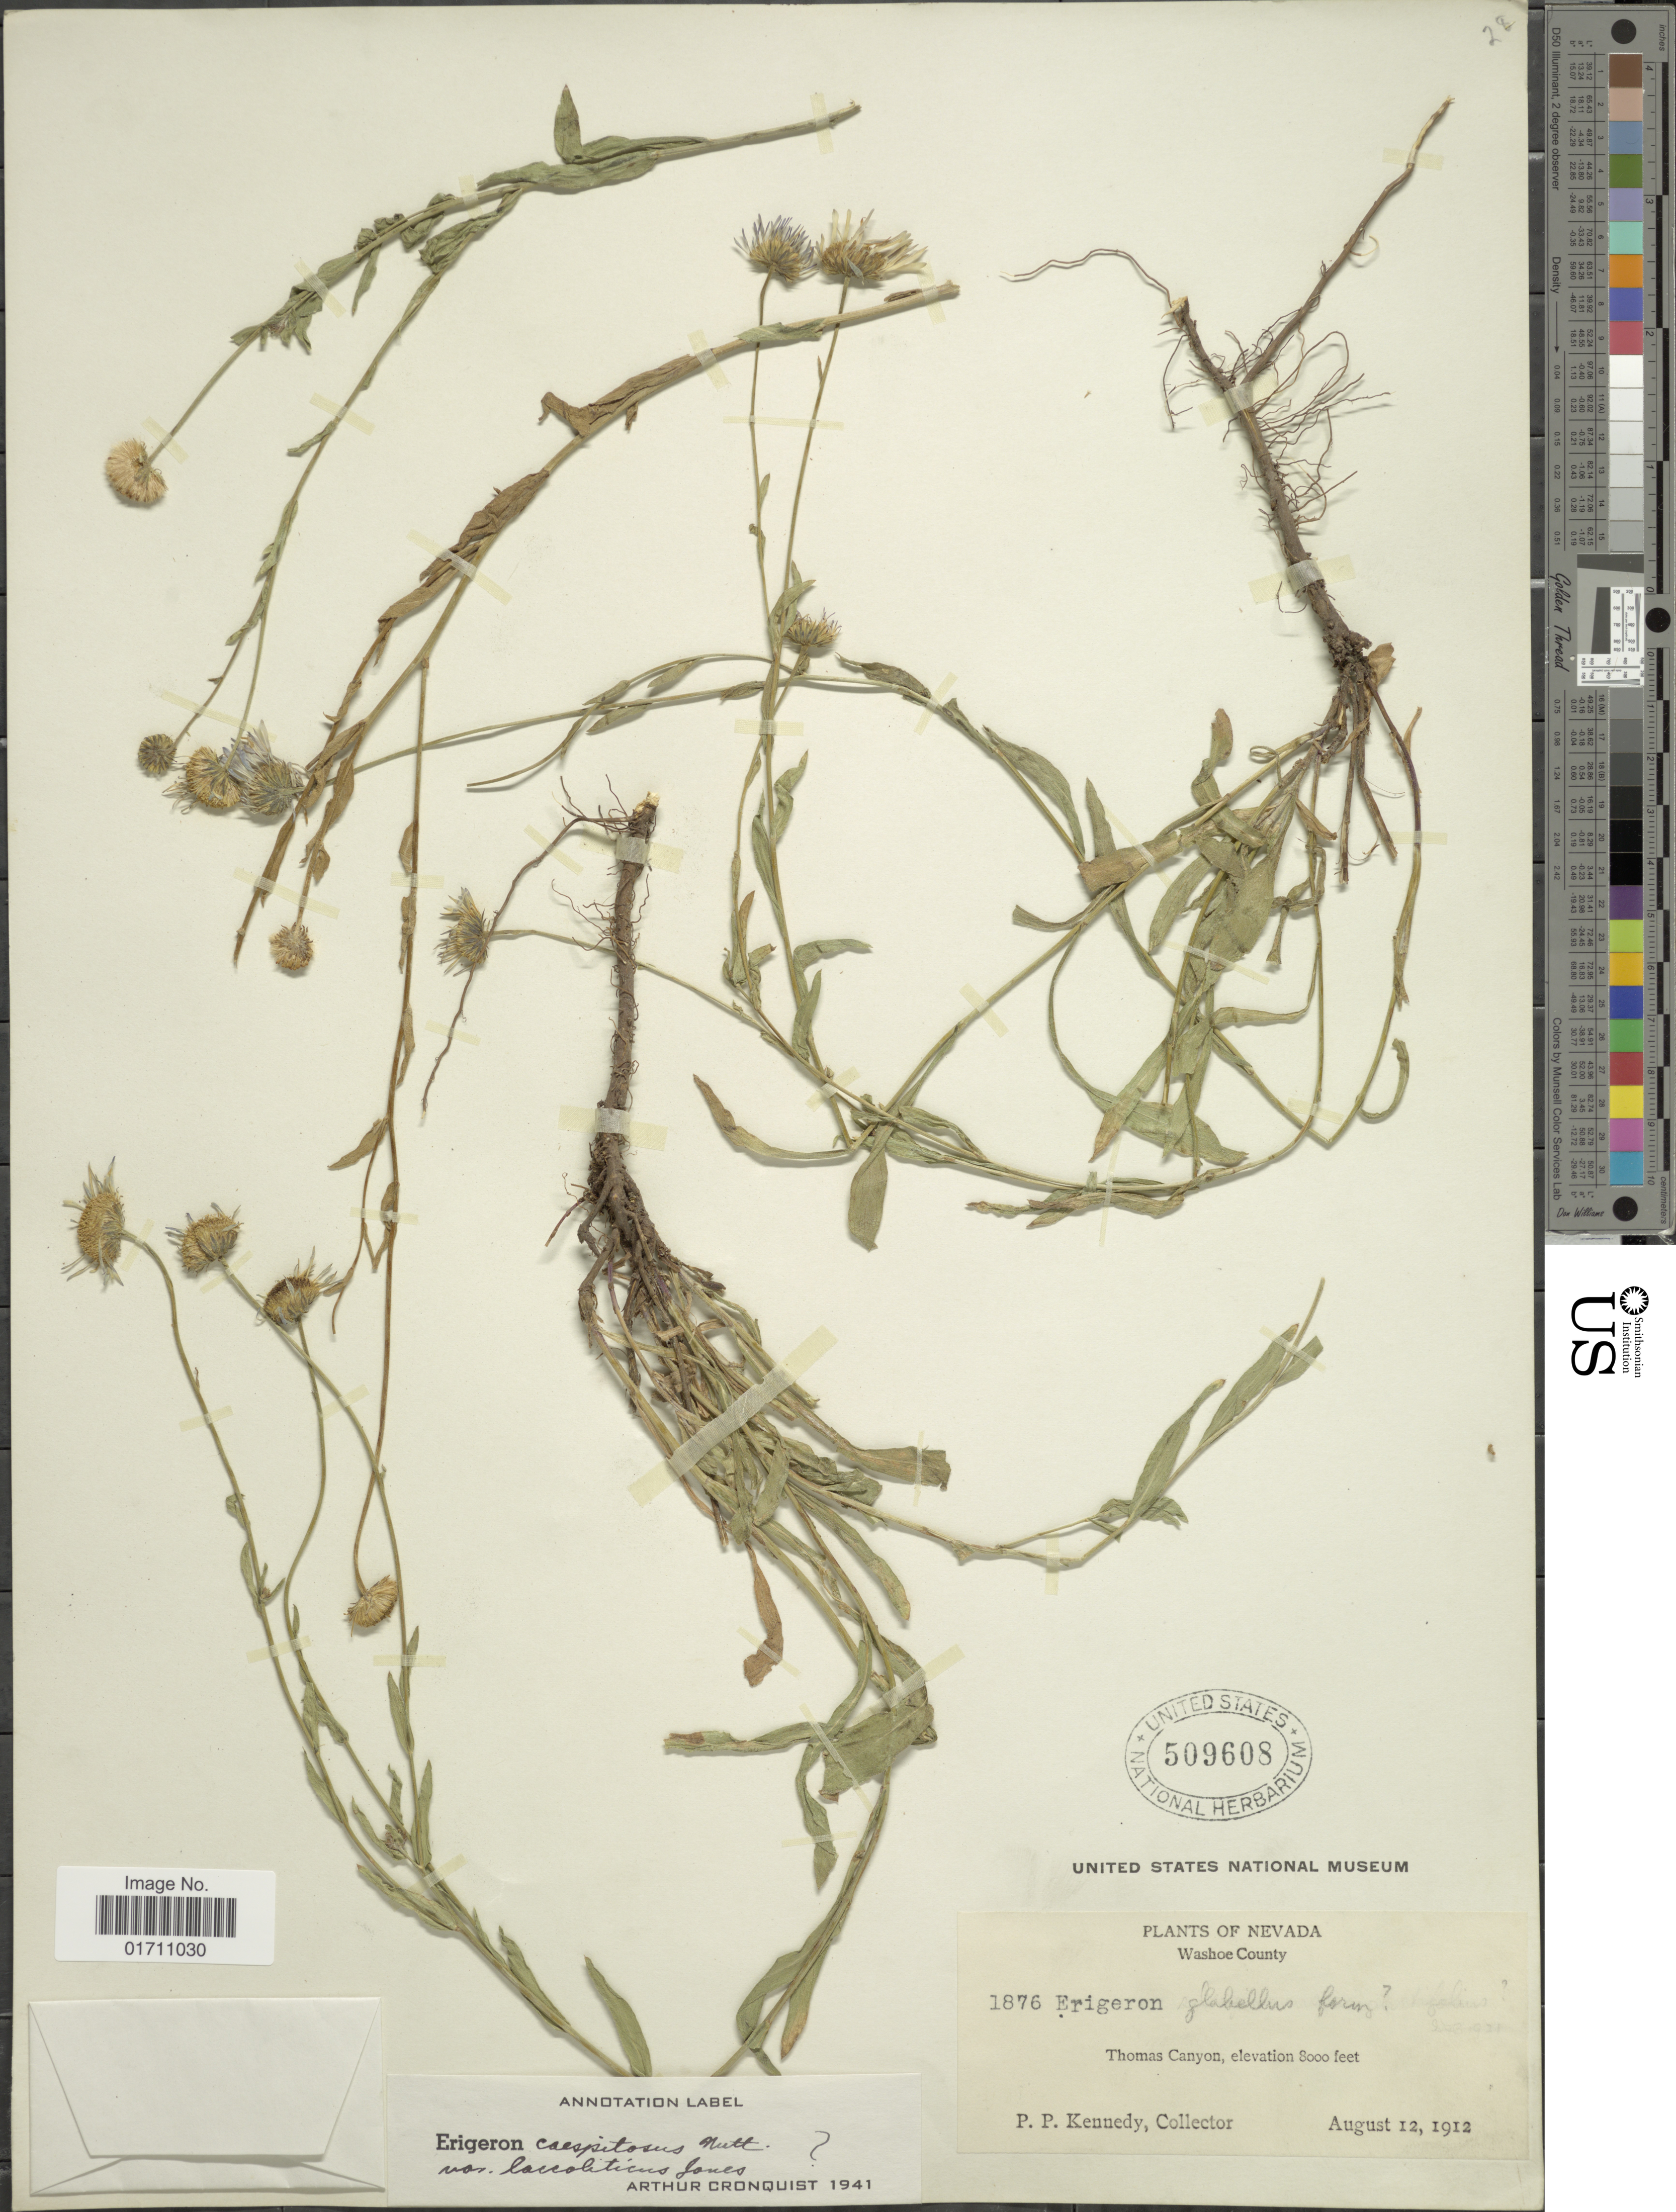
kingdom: Plantae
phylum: Tracheophyta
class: Magnoliopsida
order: Asterales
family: Asteraceae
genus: Erigeron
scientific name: Erigeron caespitosus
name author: Nutt.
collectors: P. Kennedy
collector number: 1876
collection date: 1912-08-12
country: United States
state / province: Nevada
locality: Washoe County, Thomas Canyon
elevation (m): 2438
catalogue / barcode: US 509608